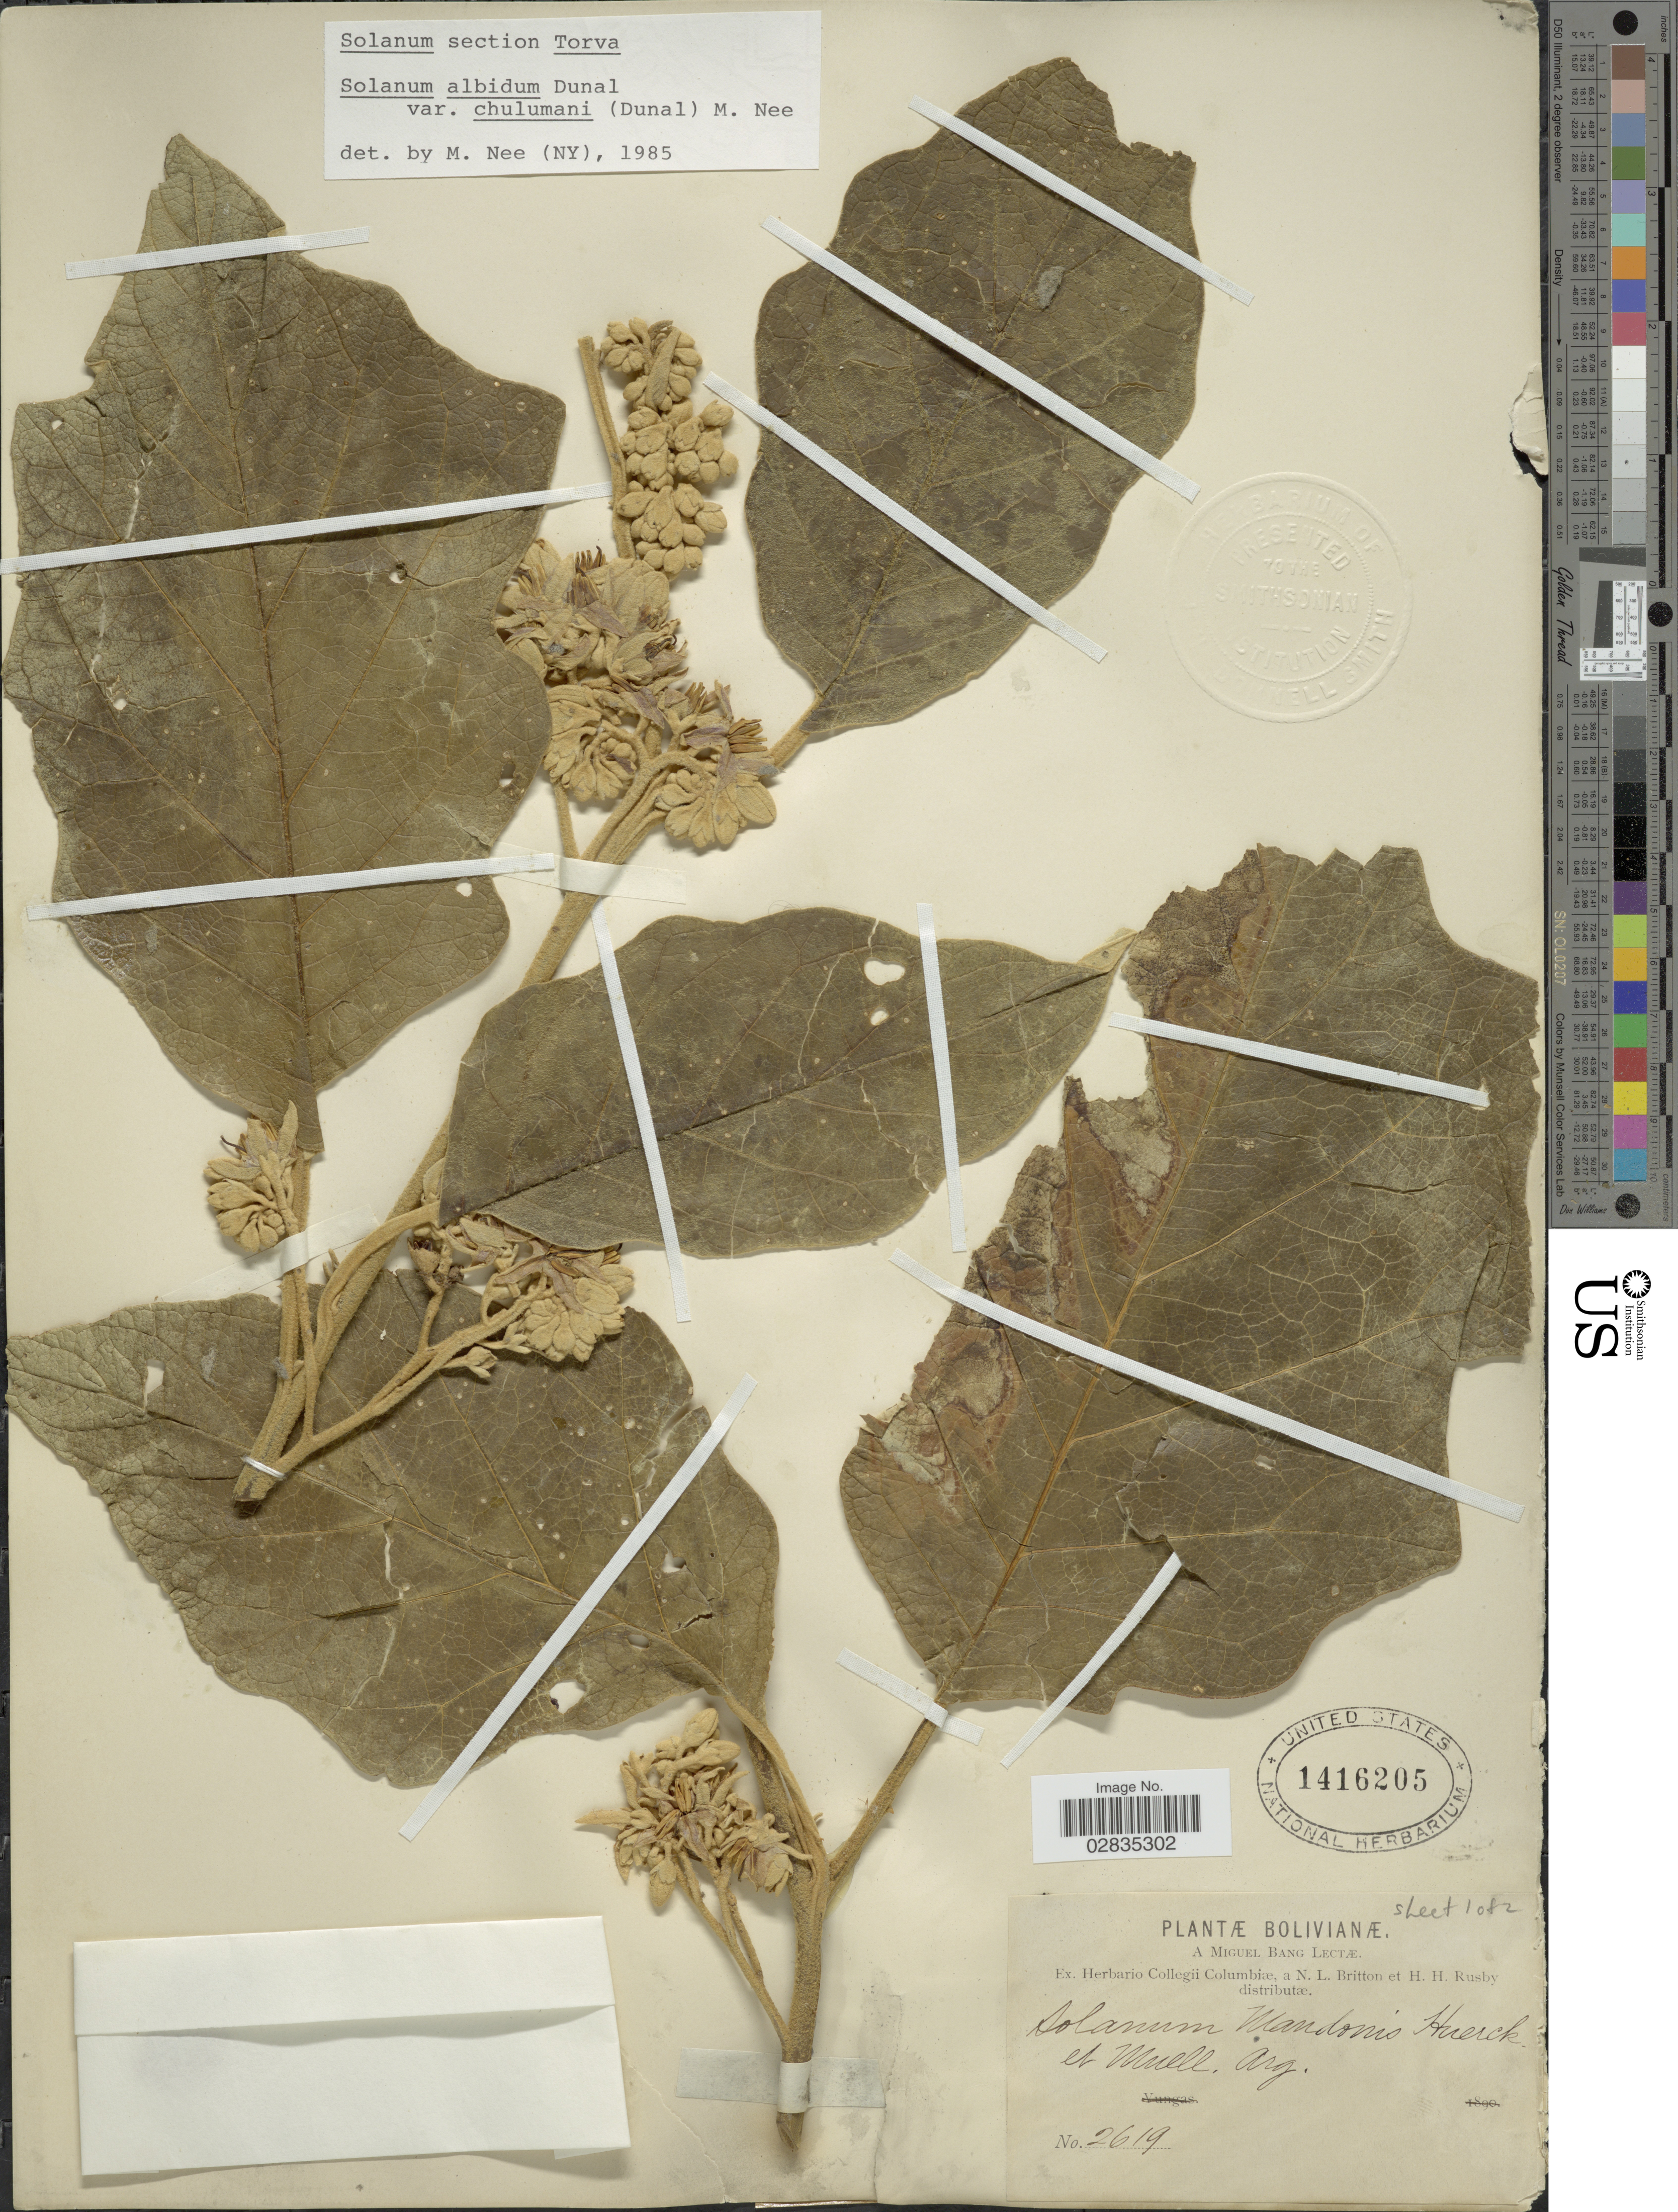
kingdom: Plantae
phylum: Tracheophyta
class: Magnoliopsida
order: Solanales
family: Solanaceae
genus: Solanum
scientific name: Solanum albidum var. chulumani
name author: (Dunal) M. Nee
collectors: M. Bang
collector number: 2619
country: Bolivia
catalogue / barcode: US 1416205